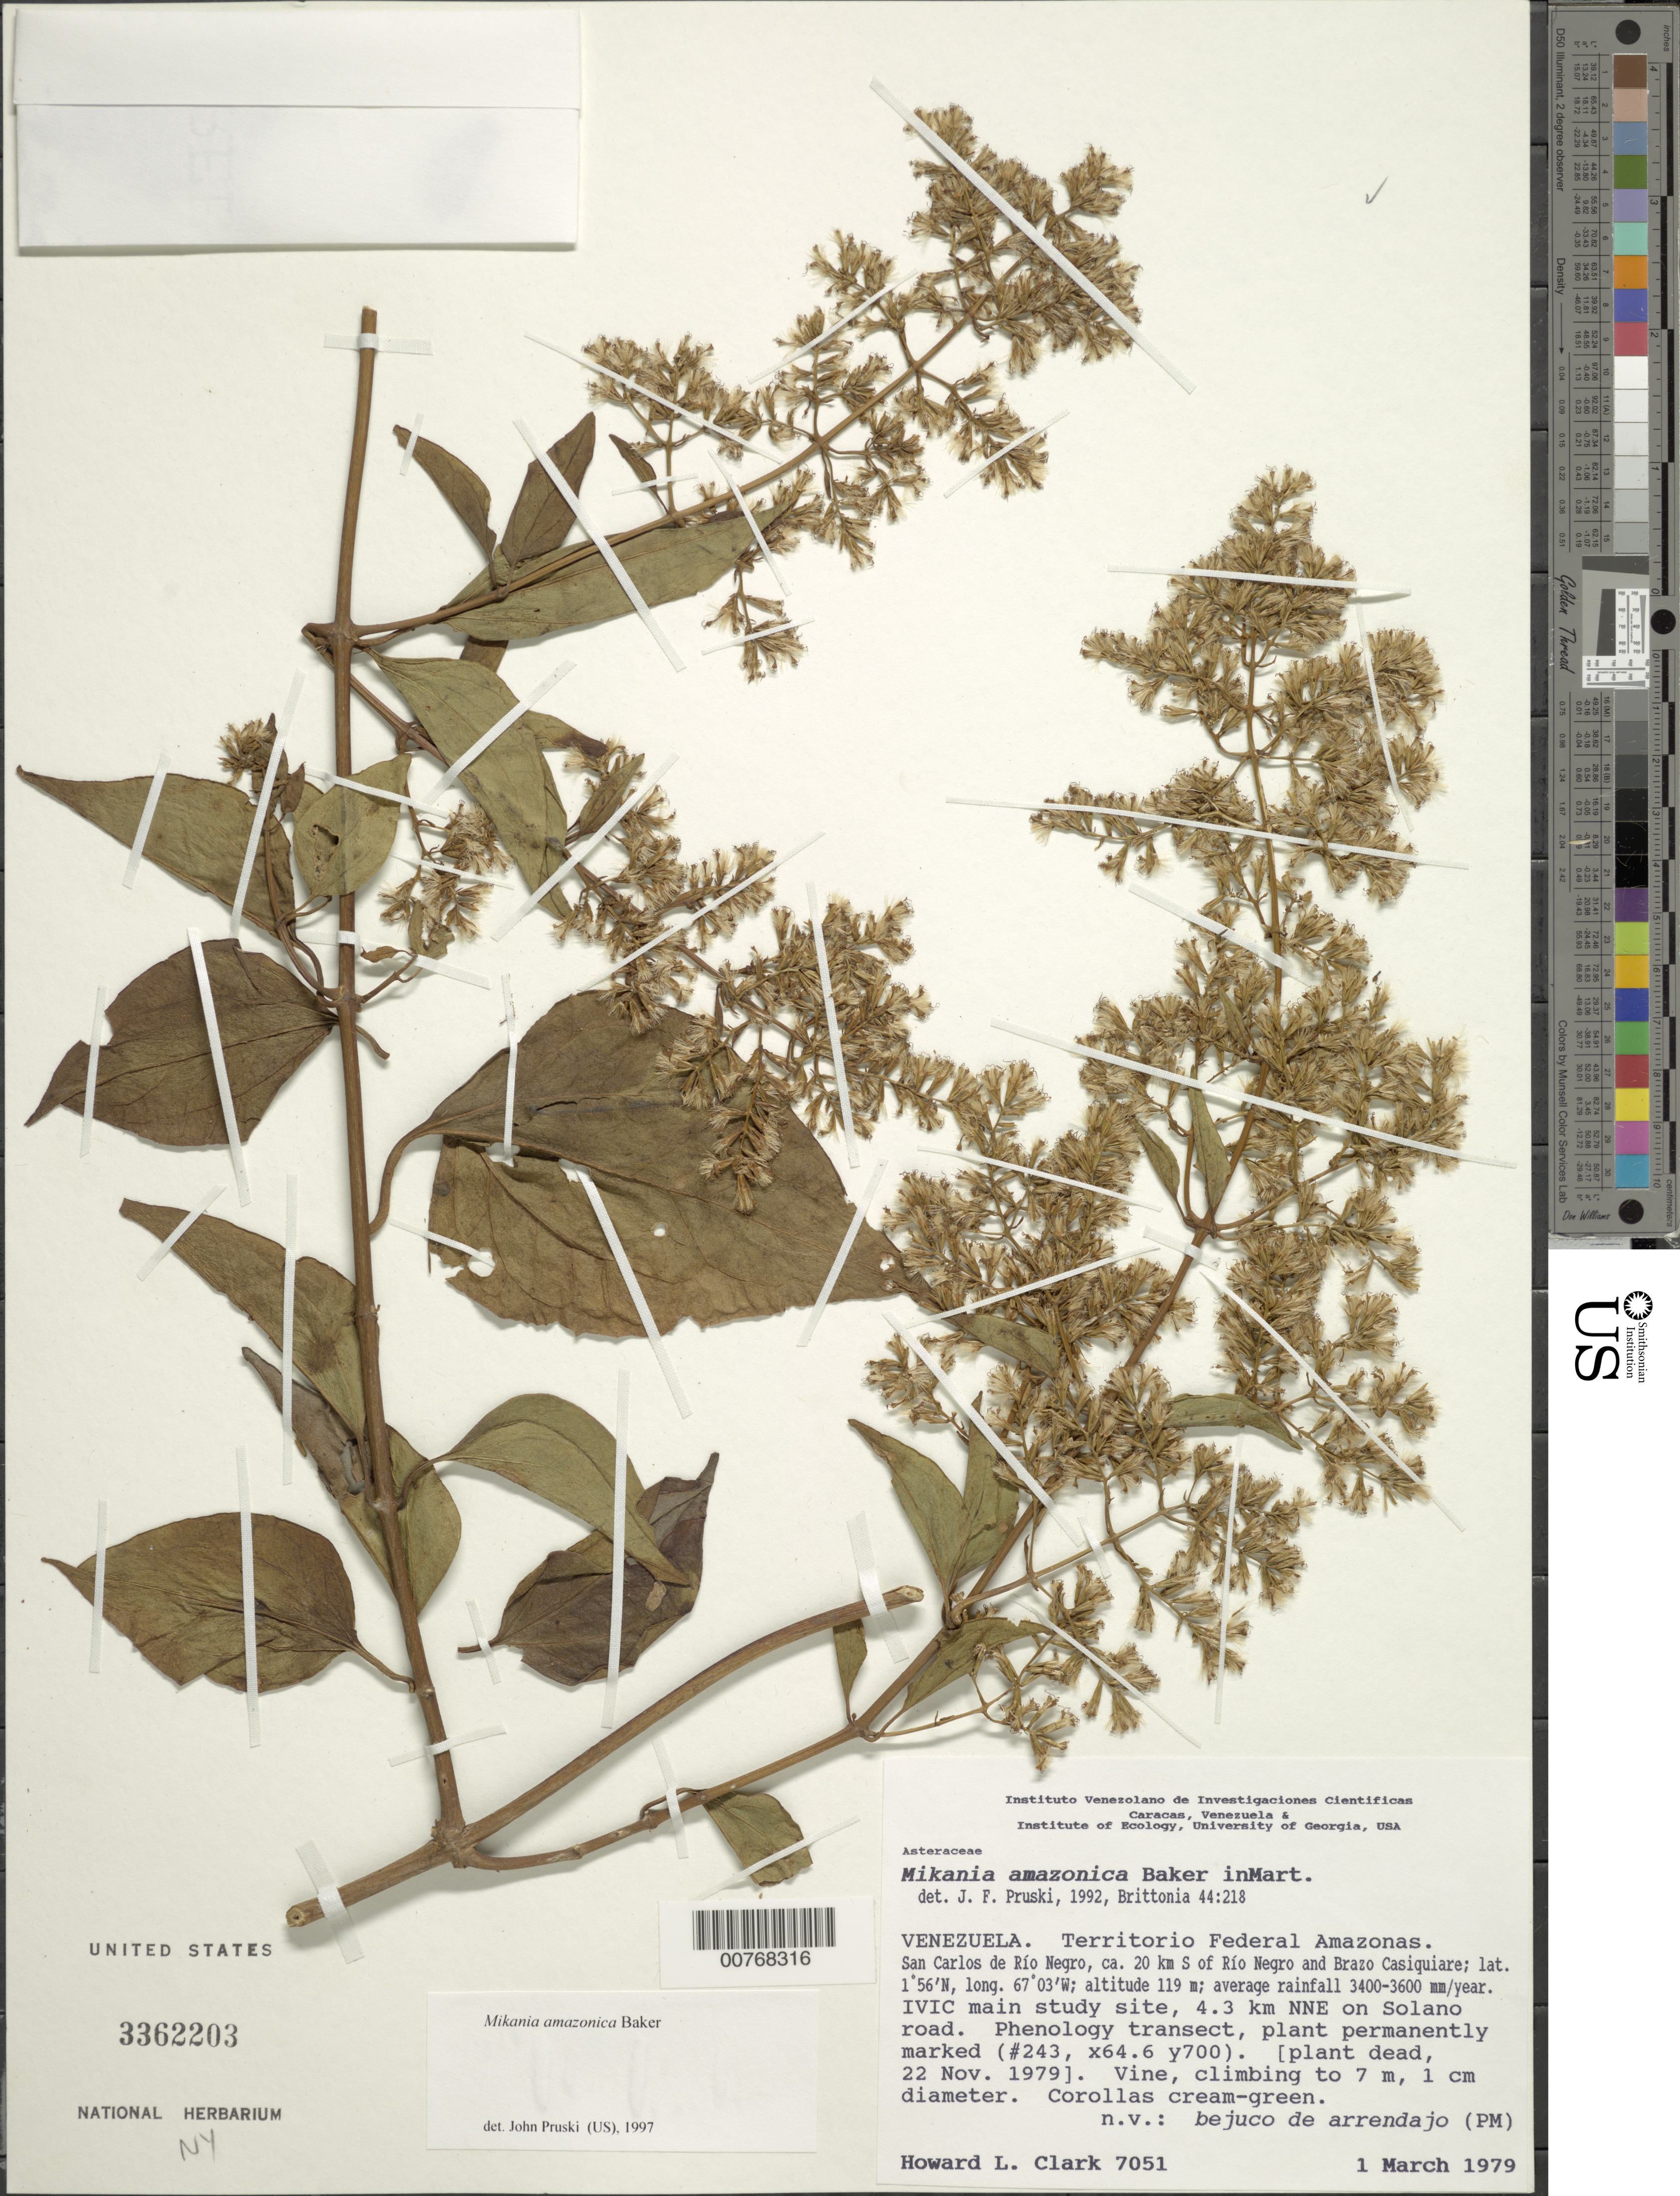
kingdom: Plantae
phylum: Tracheophyta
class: Magnoliopsida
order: Asterales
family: Asteraceae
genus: Mikania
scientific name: Mikania amazonica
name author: Baker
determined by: Pruski, J. F.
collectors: H. L. Clark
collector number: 7051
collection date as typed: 1-Mar-79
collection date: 1979-03-01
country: Venezuela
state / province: Amazonas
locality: San Carlos de Río Negro, ca. 20 km S of confluence of Río Negro and Brazo Casiquiare, IVIC main study site, 4.3 km NNE on Solano road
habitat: Phenology transect.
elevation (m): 119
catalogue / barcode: US 3362203